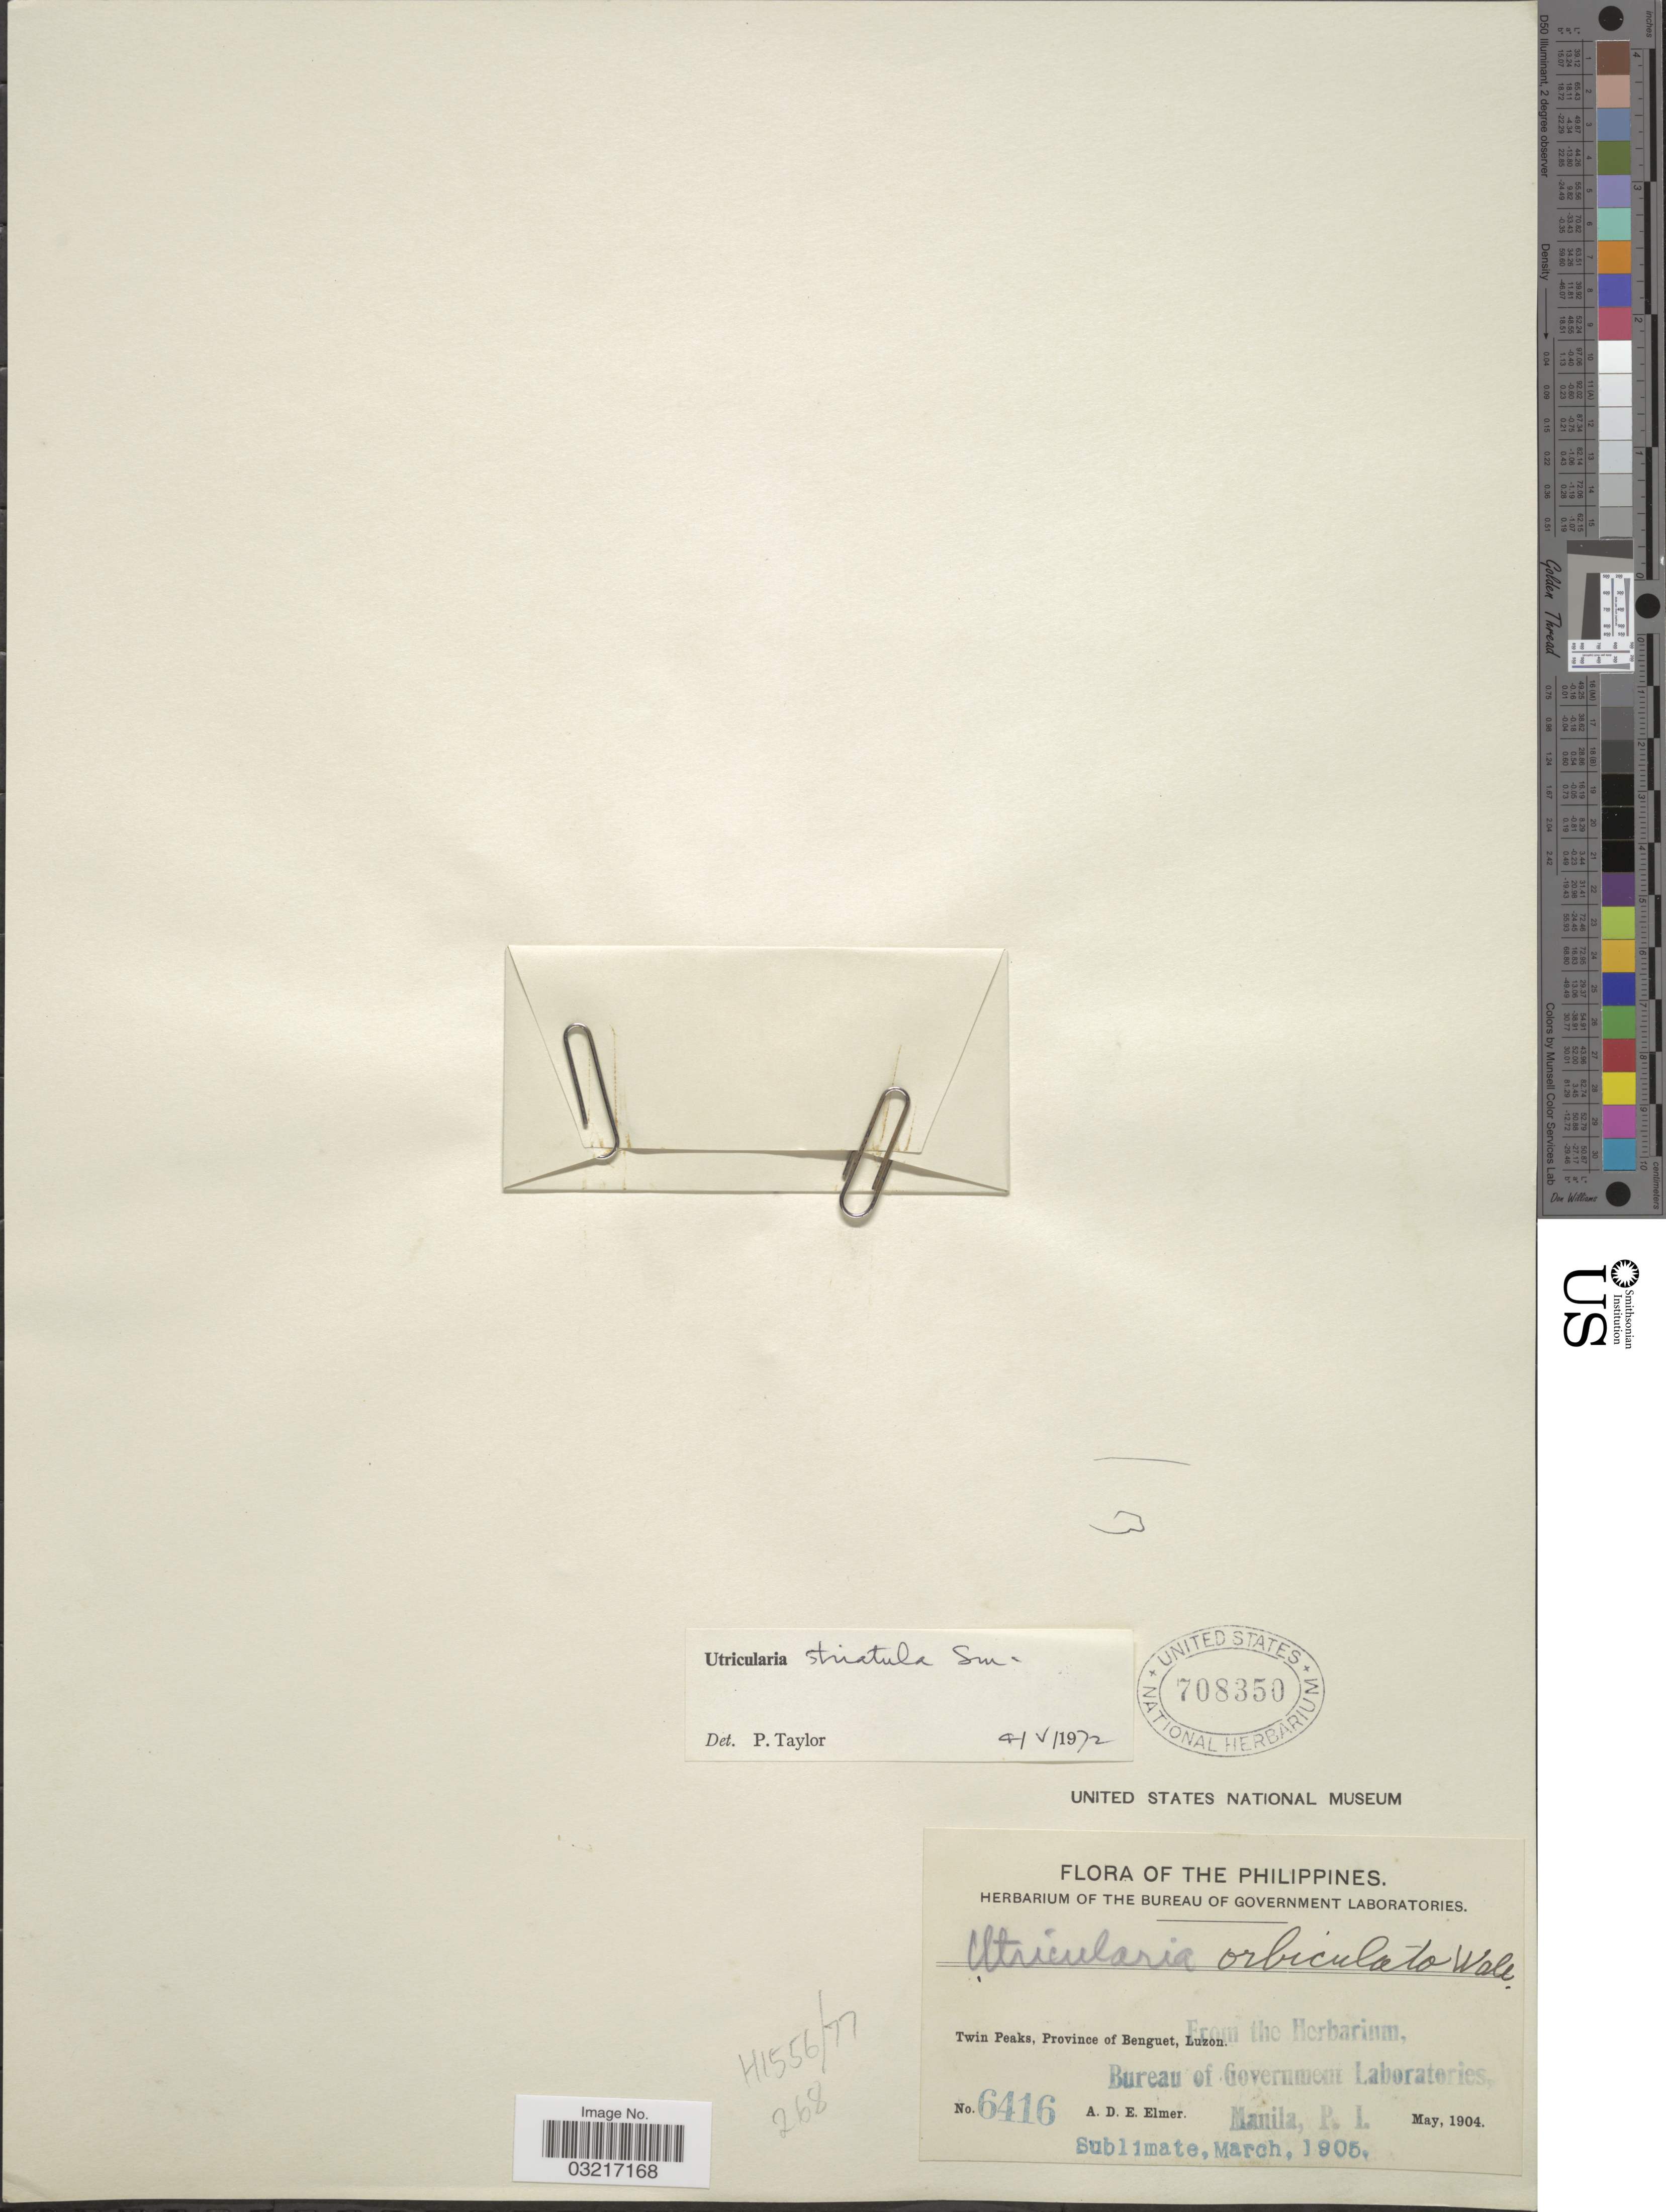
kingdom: Plantae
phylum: Tracheophyta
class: Magnoliopsida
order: Lamiales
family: Lentibulariaceae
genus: Utricularia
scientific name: Utricularia striatula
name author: Sm.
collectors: A. D. E. Elmer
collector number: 6416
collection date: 1904-05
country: Philippines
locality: Twin Peaks, Province of Benguet, Luzon.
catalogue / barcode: US 708350